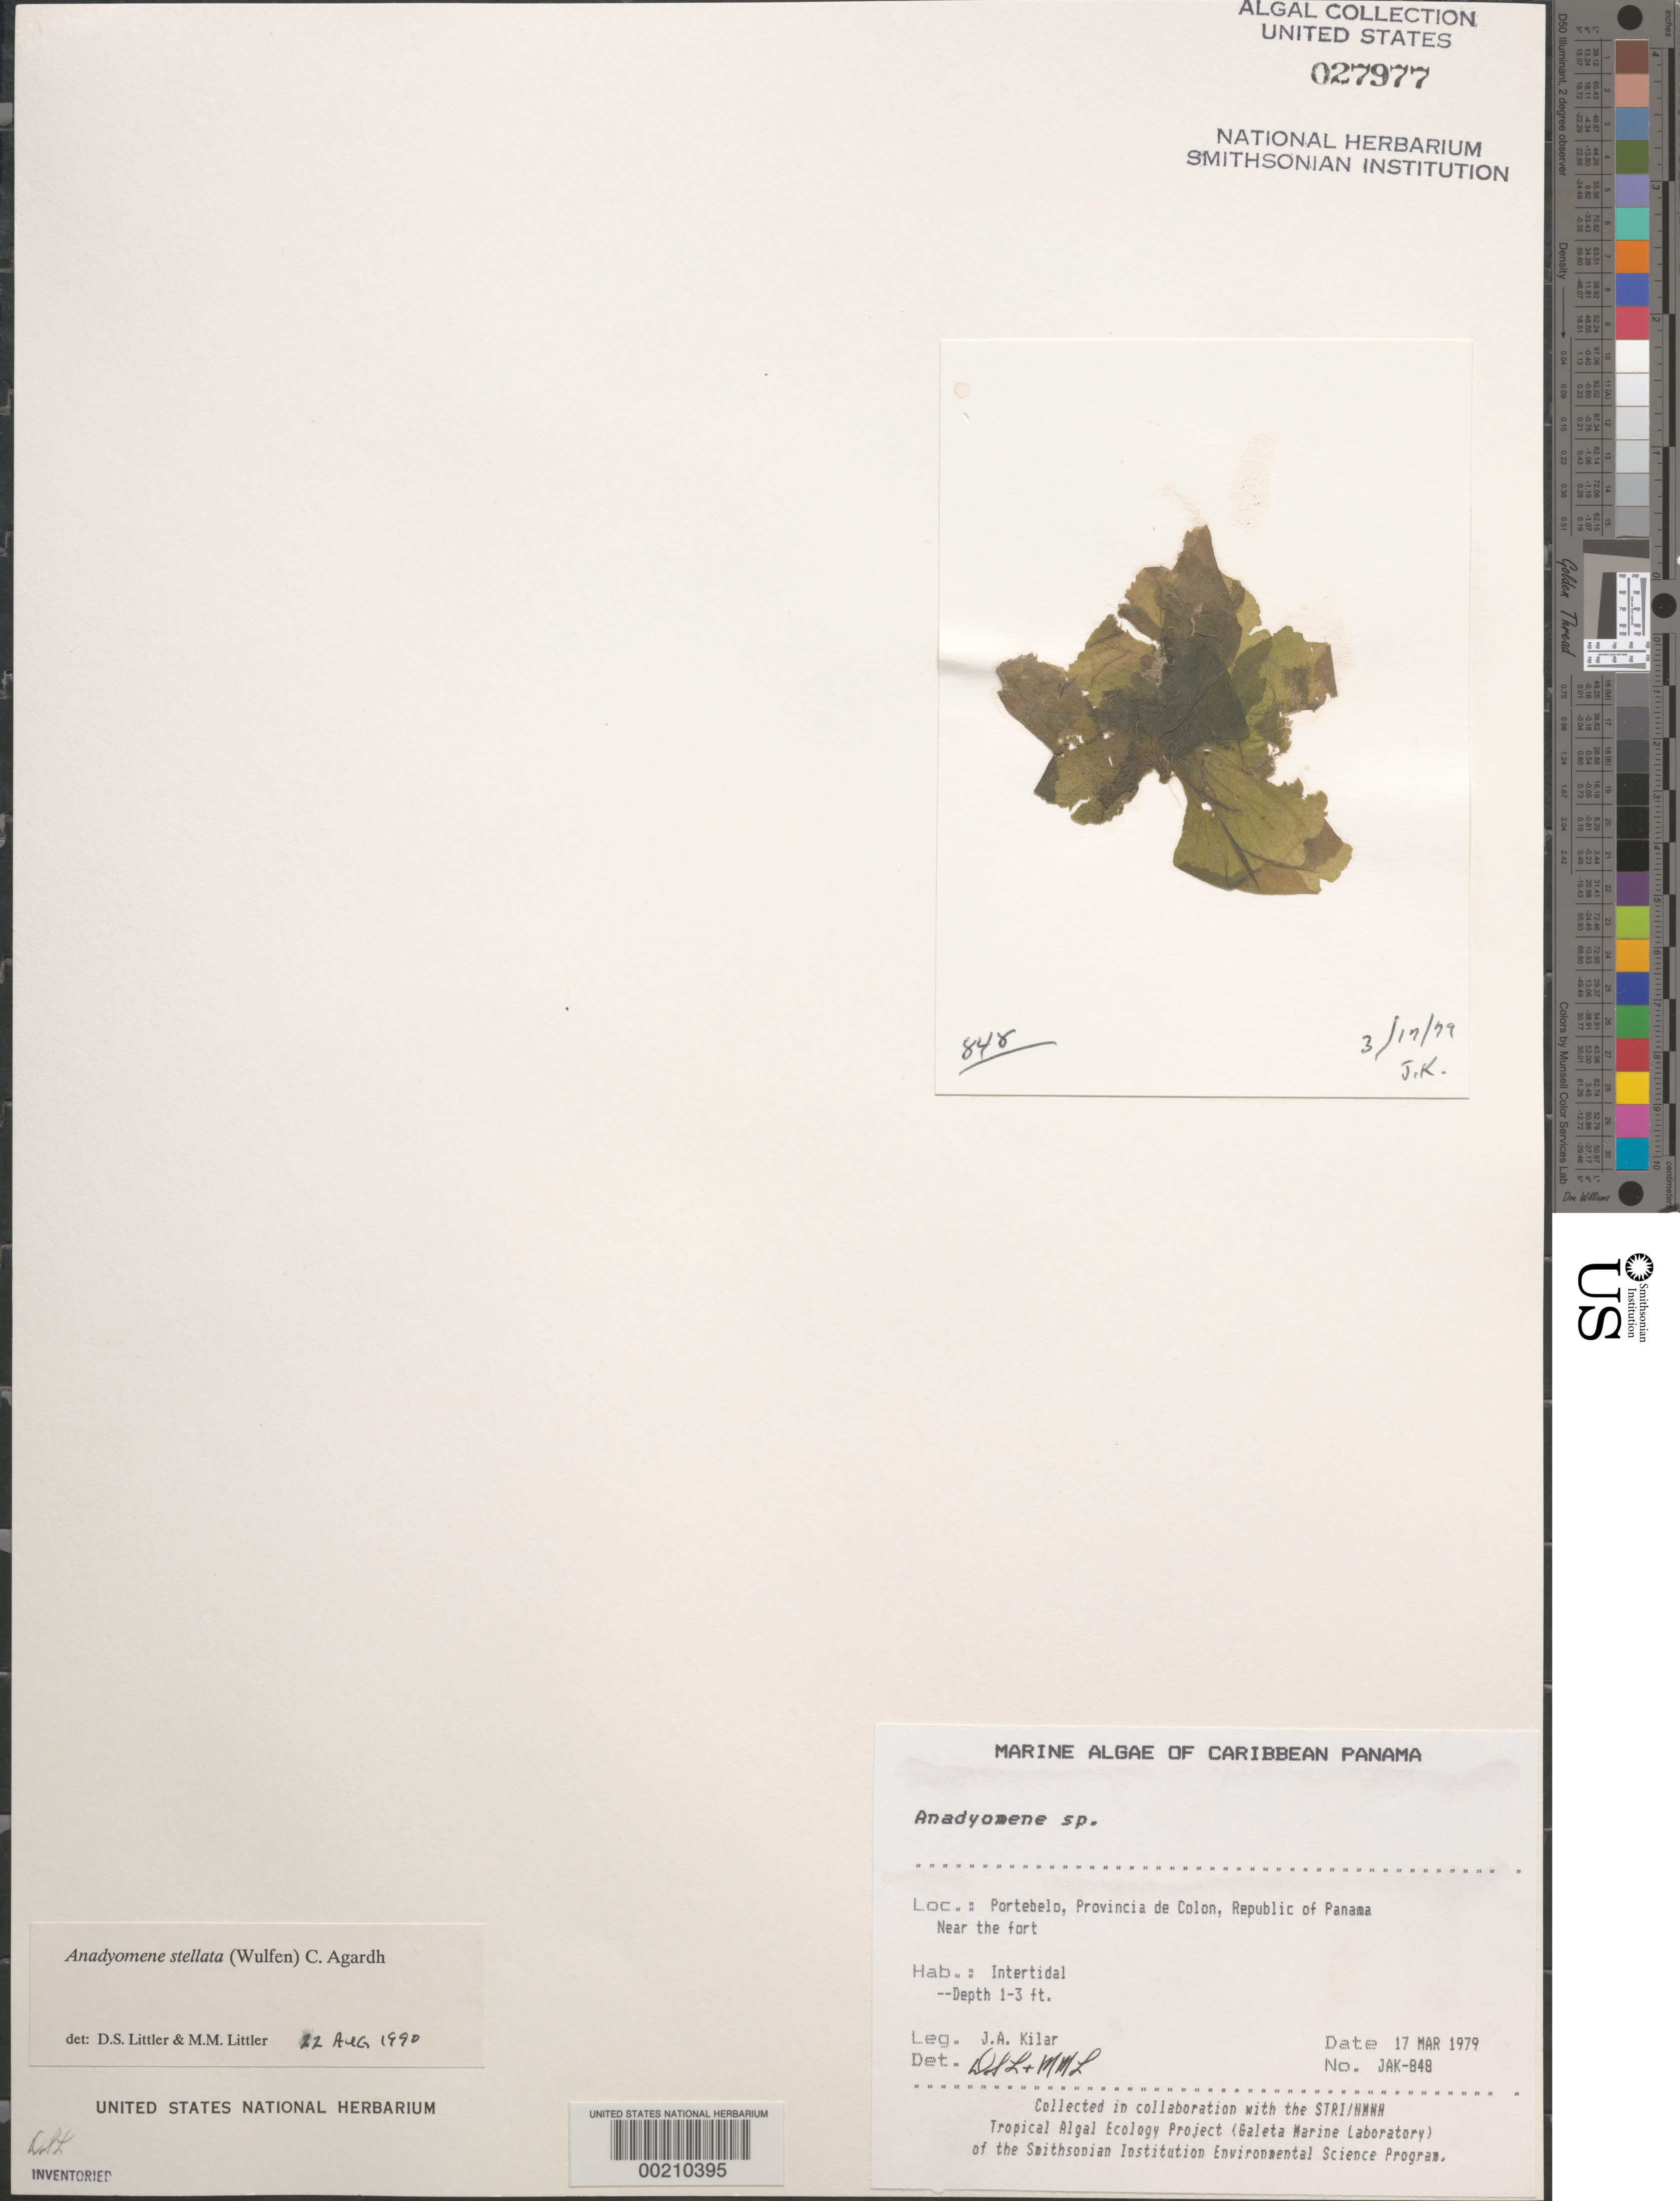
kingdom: Plantae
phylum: Chlorophyta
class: Ulvophyceae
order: Cladophorales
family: Anadyomenaceae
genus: Anadyomene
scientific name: Anadyomene stellata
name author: (Wulfen) C. Agardh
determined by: Littler, D. S.; Littler, M. M.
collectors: J. A. Kilar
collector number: JAK-848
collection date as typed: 17 Mar 1979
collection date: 1979-03-17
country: Panama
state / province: Colón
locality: Portebelo, near the Fort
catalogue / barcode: US 27977